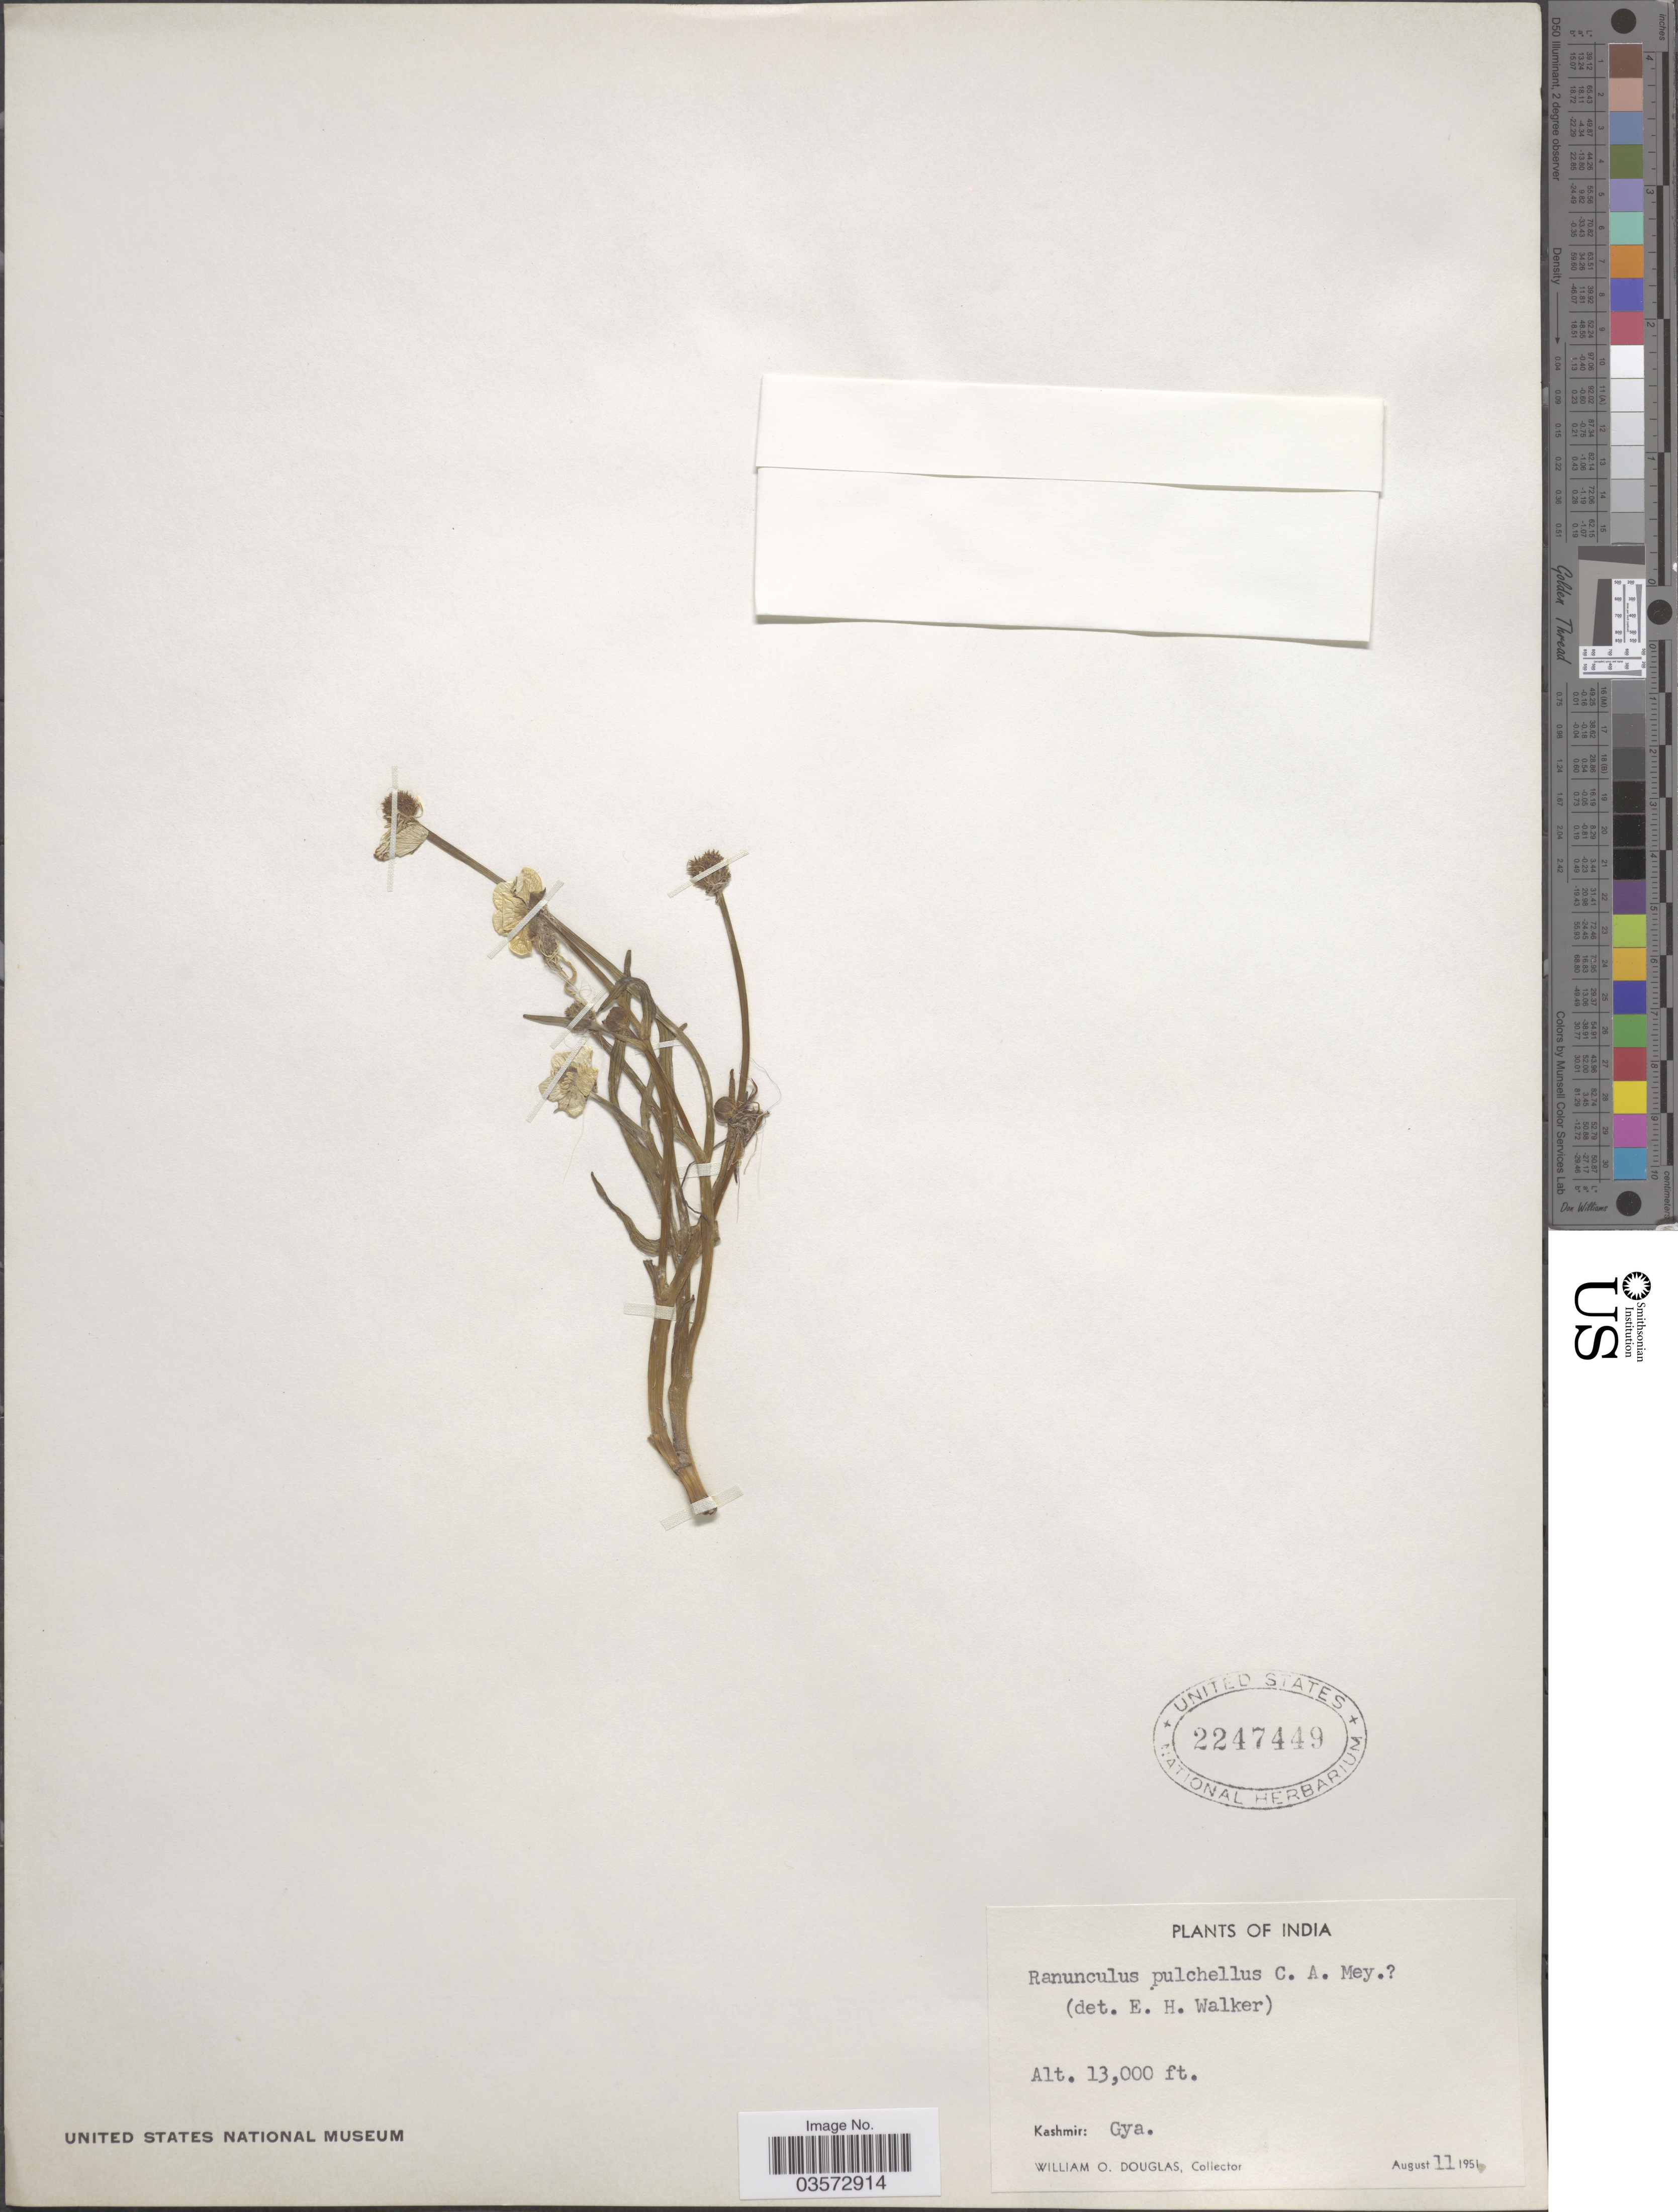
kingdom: Plantae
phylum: Tracheophyta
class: Magnoliopsida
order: Ranunculales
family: Ranunculaceae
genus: Ranunculus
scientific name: Ranunculus pulchellus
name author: Ledeb. ex Spreng.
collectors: W. Douglas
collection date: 1951-08-11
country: India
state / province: Jammu and Kashmir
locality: Kashmir: Gya.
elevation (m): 3962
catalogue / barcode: US 2247449